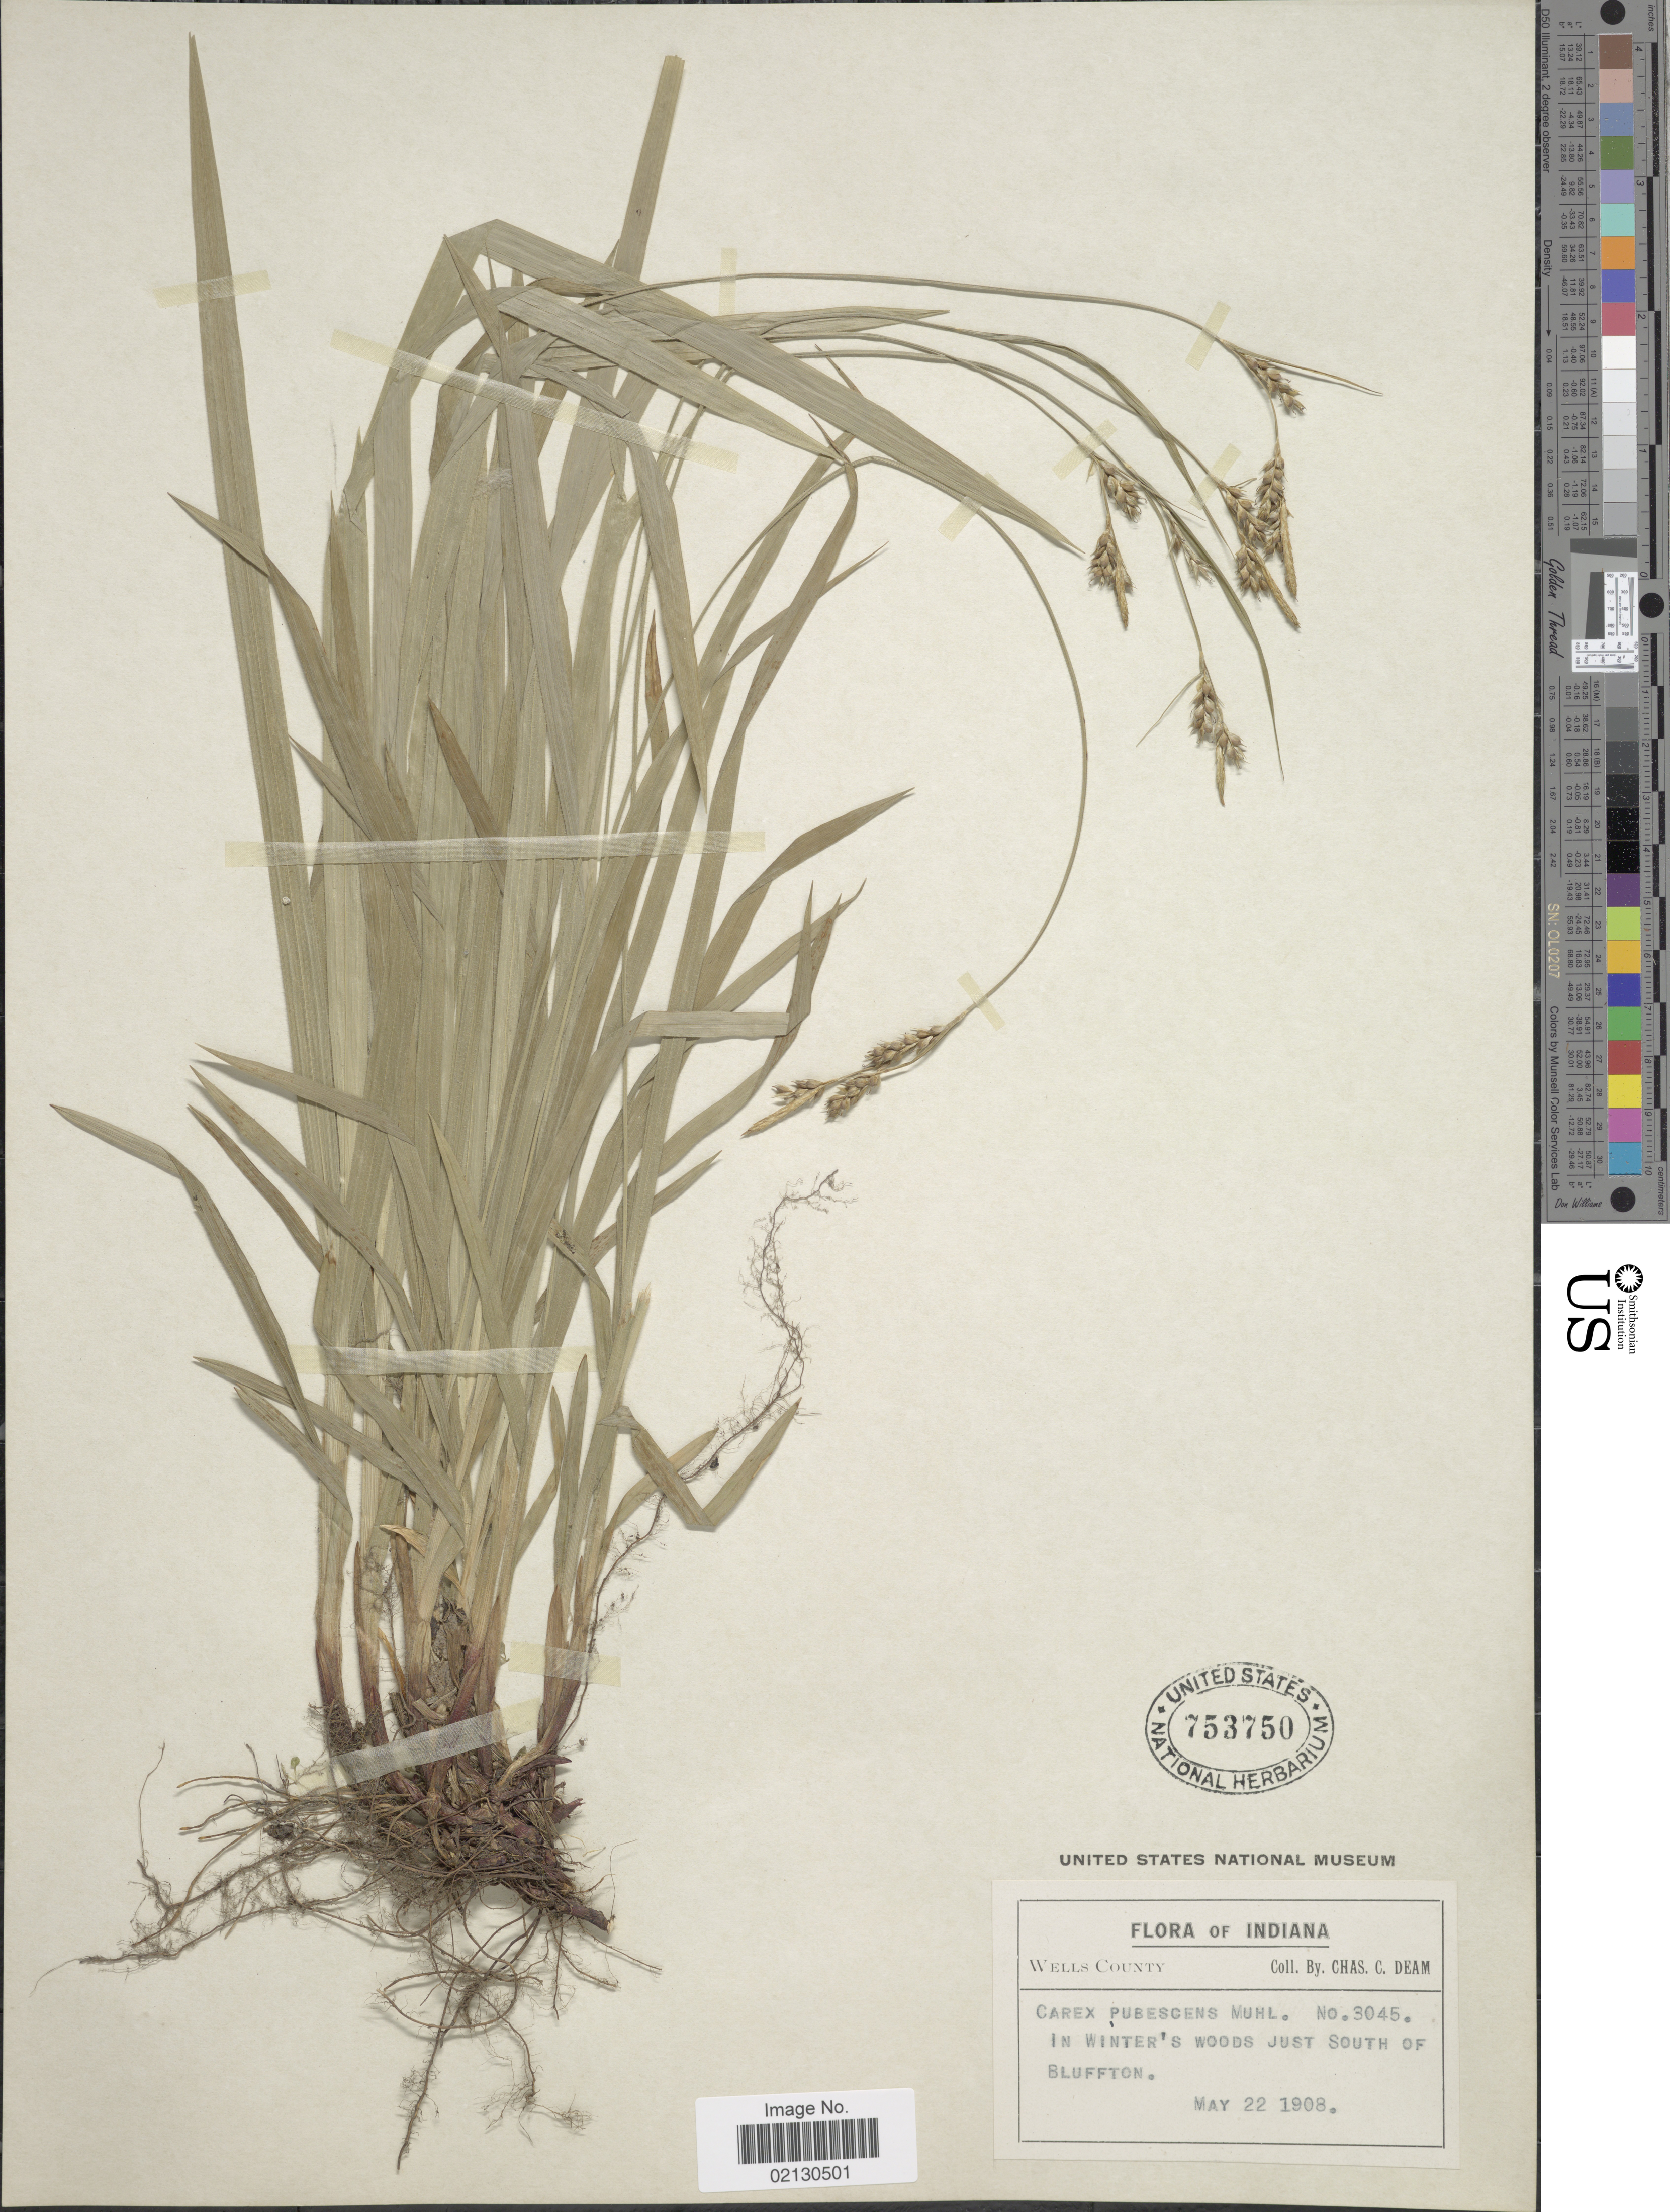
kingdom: Plantae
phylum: Tracheophyta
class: Liliopsida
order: Poales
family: Cyperaceae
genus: Carex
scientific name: Carex hirtifolia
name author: Mack.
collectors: C. C. Deam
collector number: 3045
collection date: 1908-05-22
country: United States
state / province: Indiana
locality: Just south of Bluffton. Wells County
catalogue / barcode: US 753750